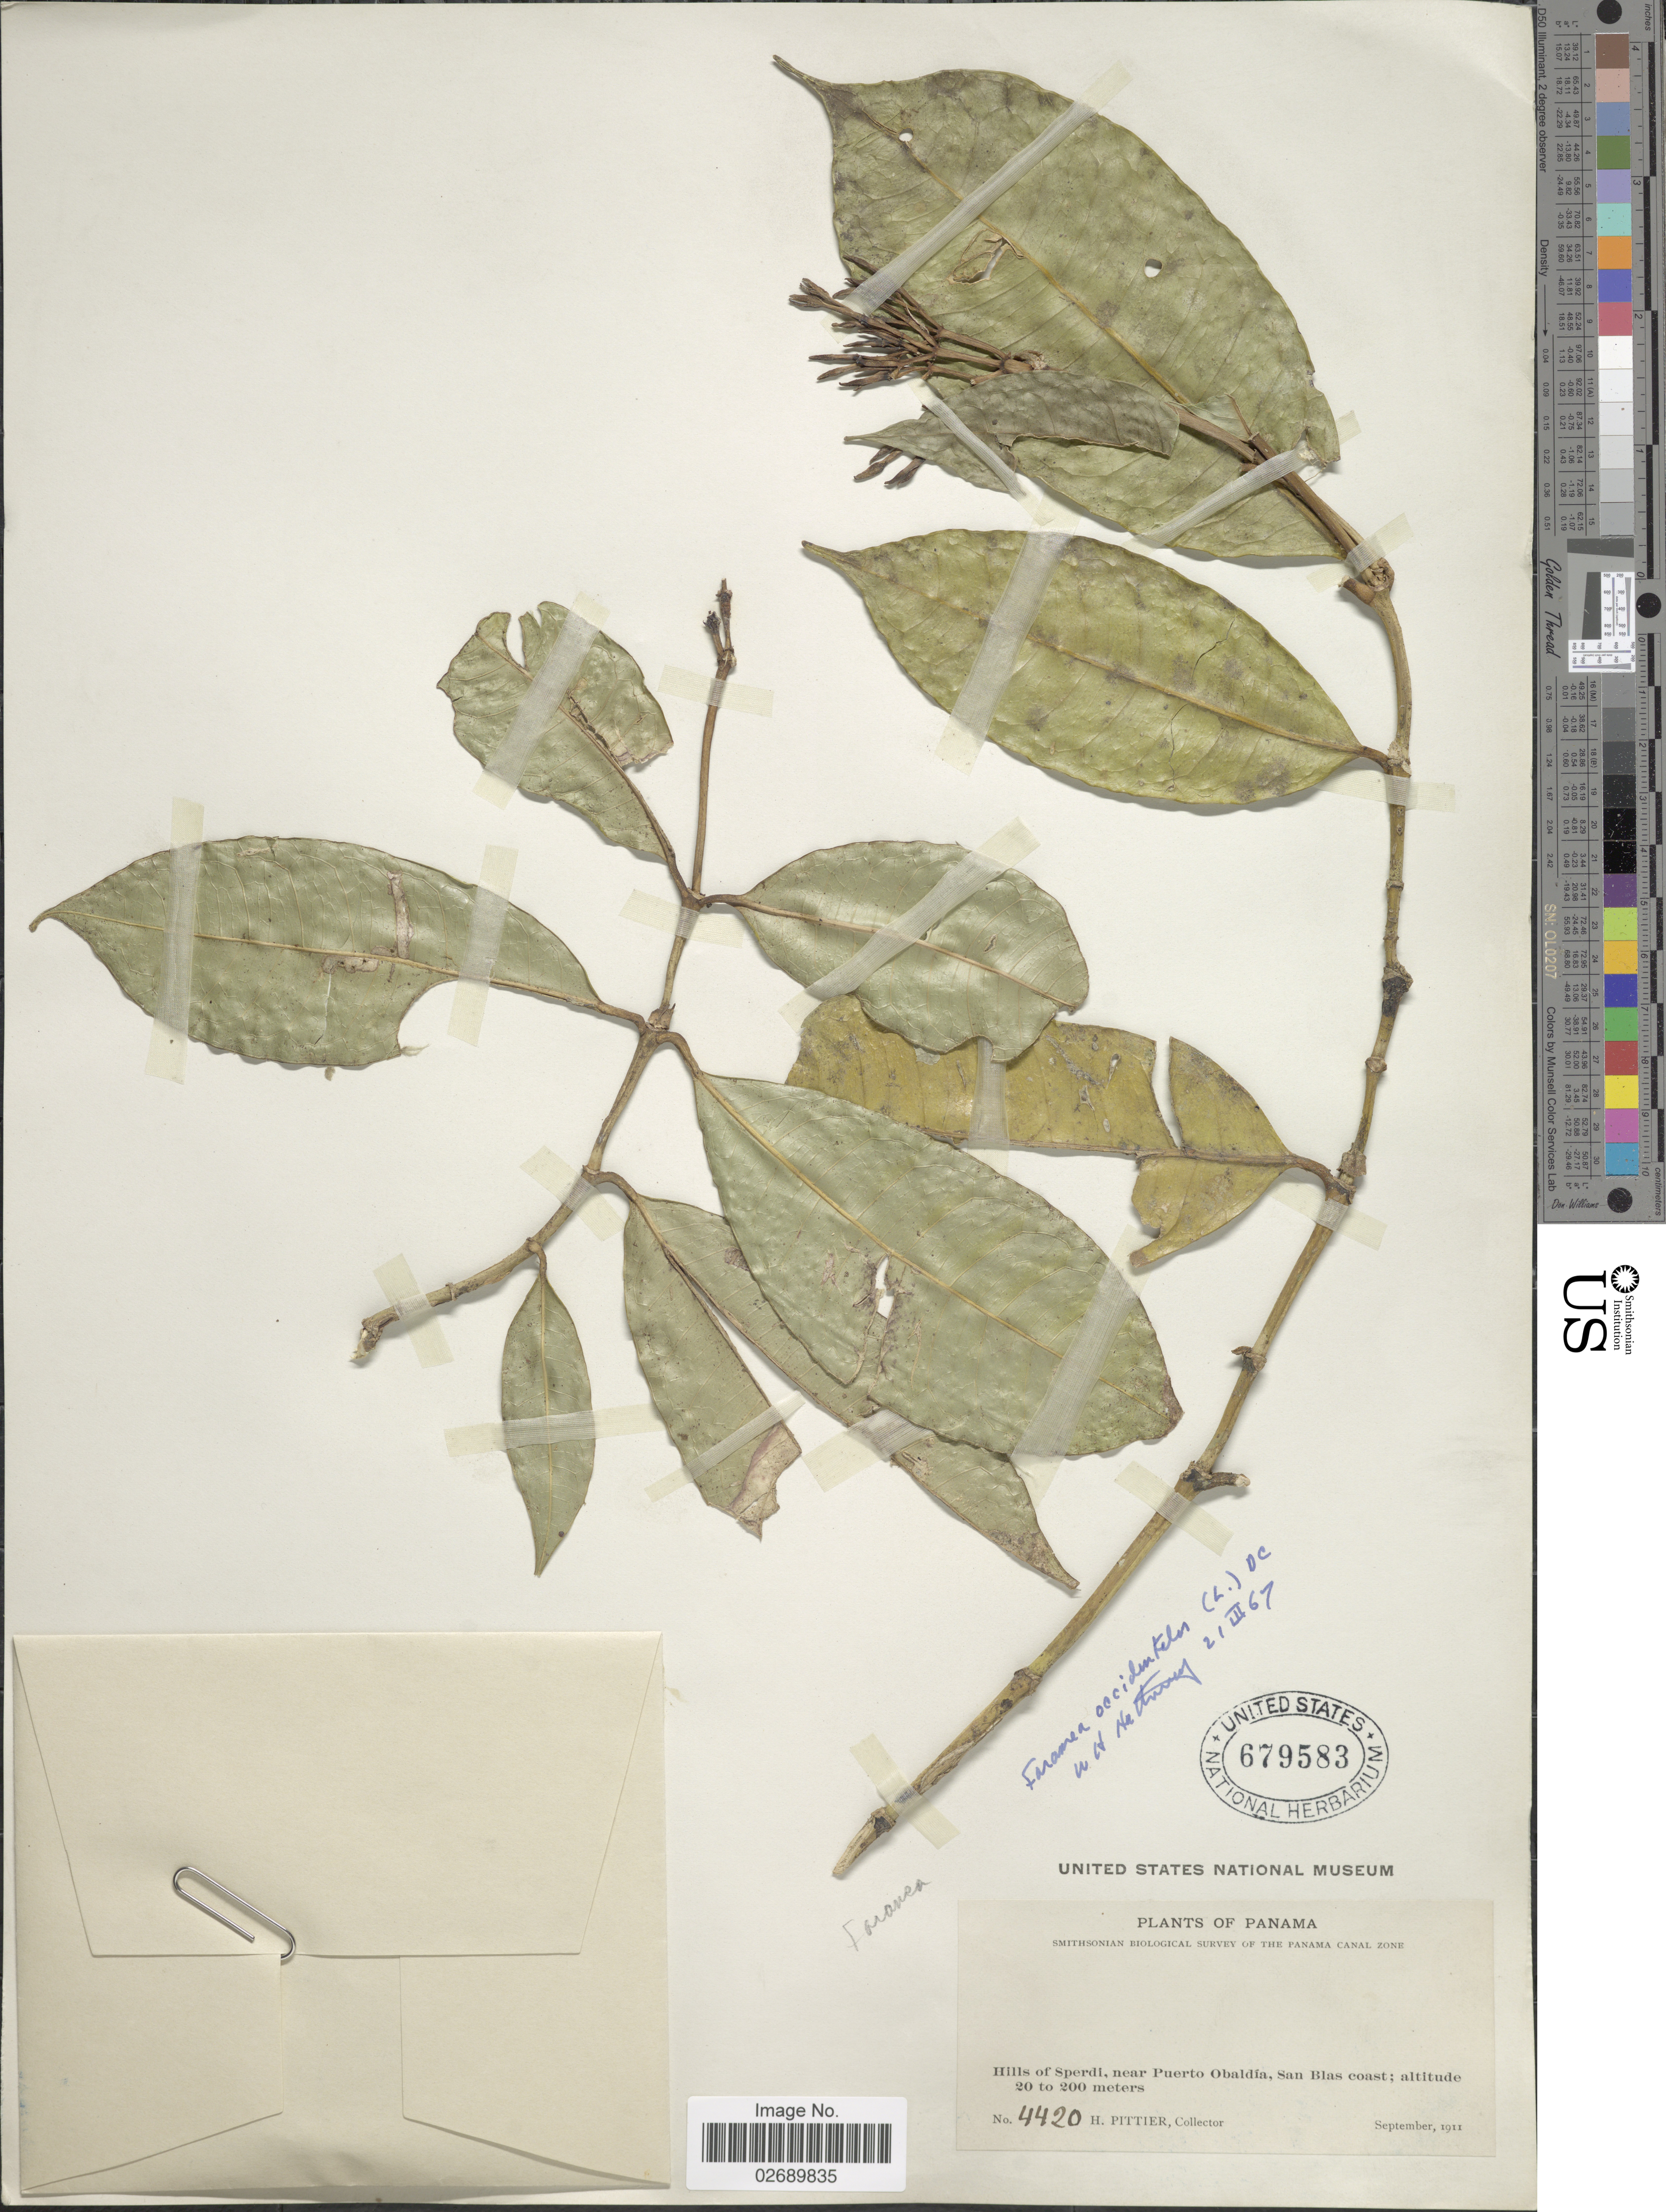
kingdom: Plantae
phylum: Tracheophyta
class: Magnoliopsida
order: Gentianales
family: Rubiaceae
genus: Faramea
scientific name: Faramea occidentalis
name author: (L.) A. Rich.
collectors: H. F. Pittier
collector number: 4420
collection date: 1911-09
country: Panama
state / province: Kuna Yala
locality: Hills of Sperdi, near Puerto Obaldia, San Blas coast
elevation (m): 20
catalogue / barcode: US 679583